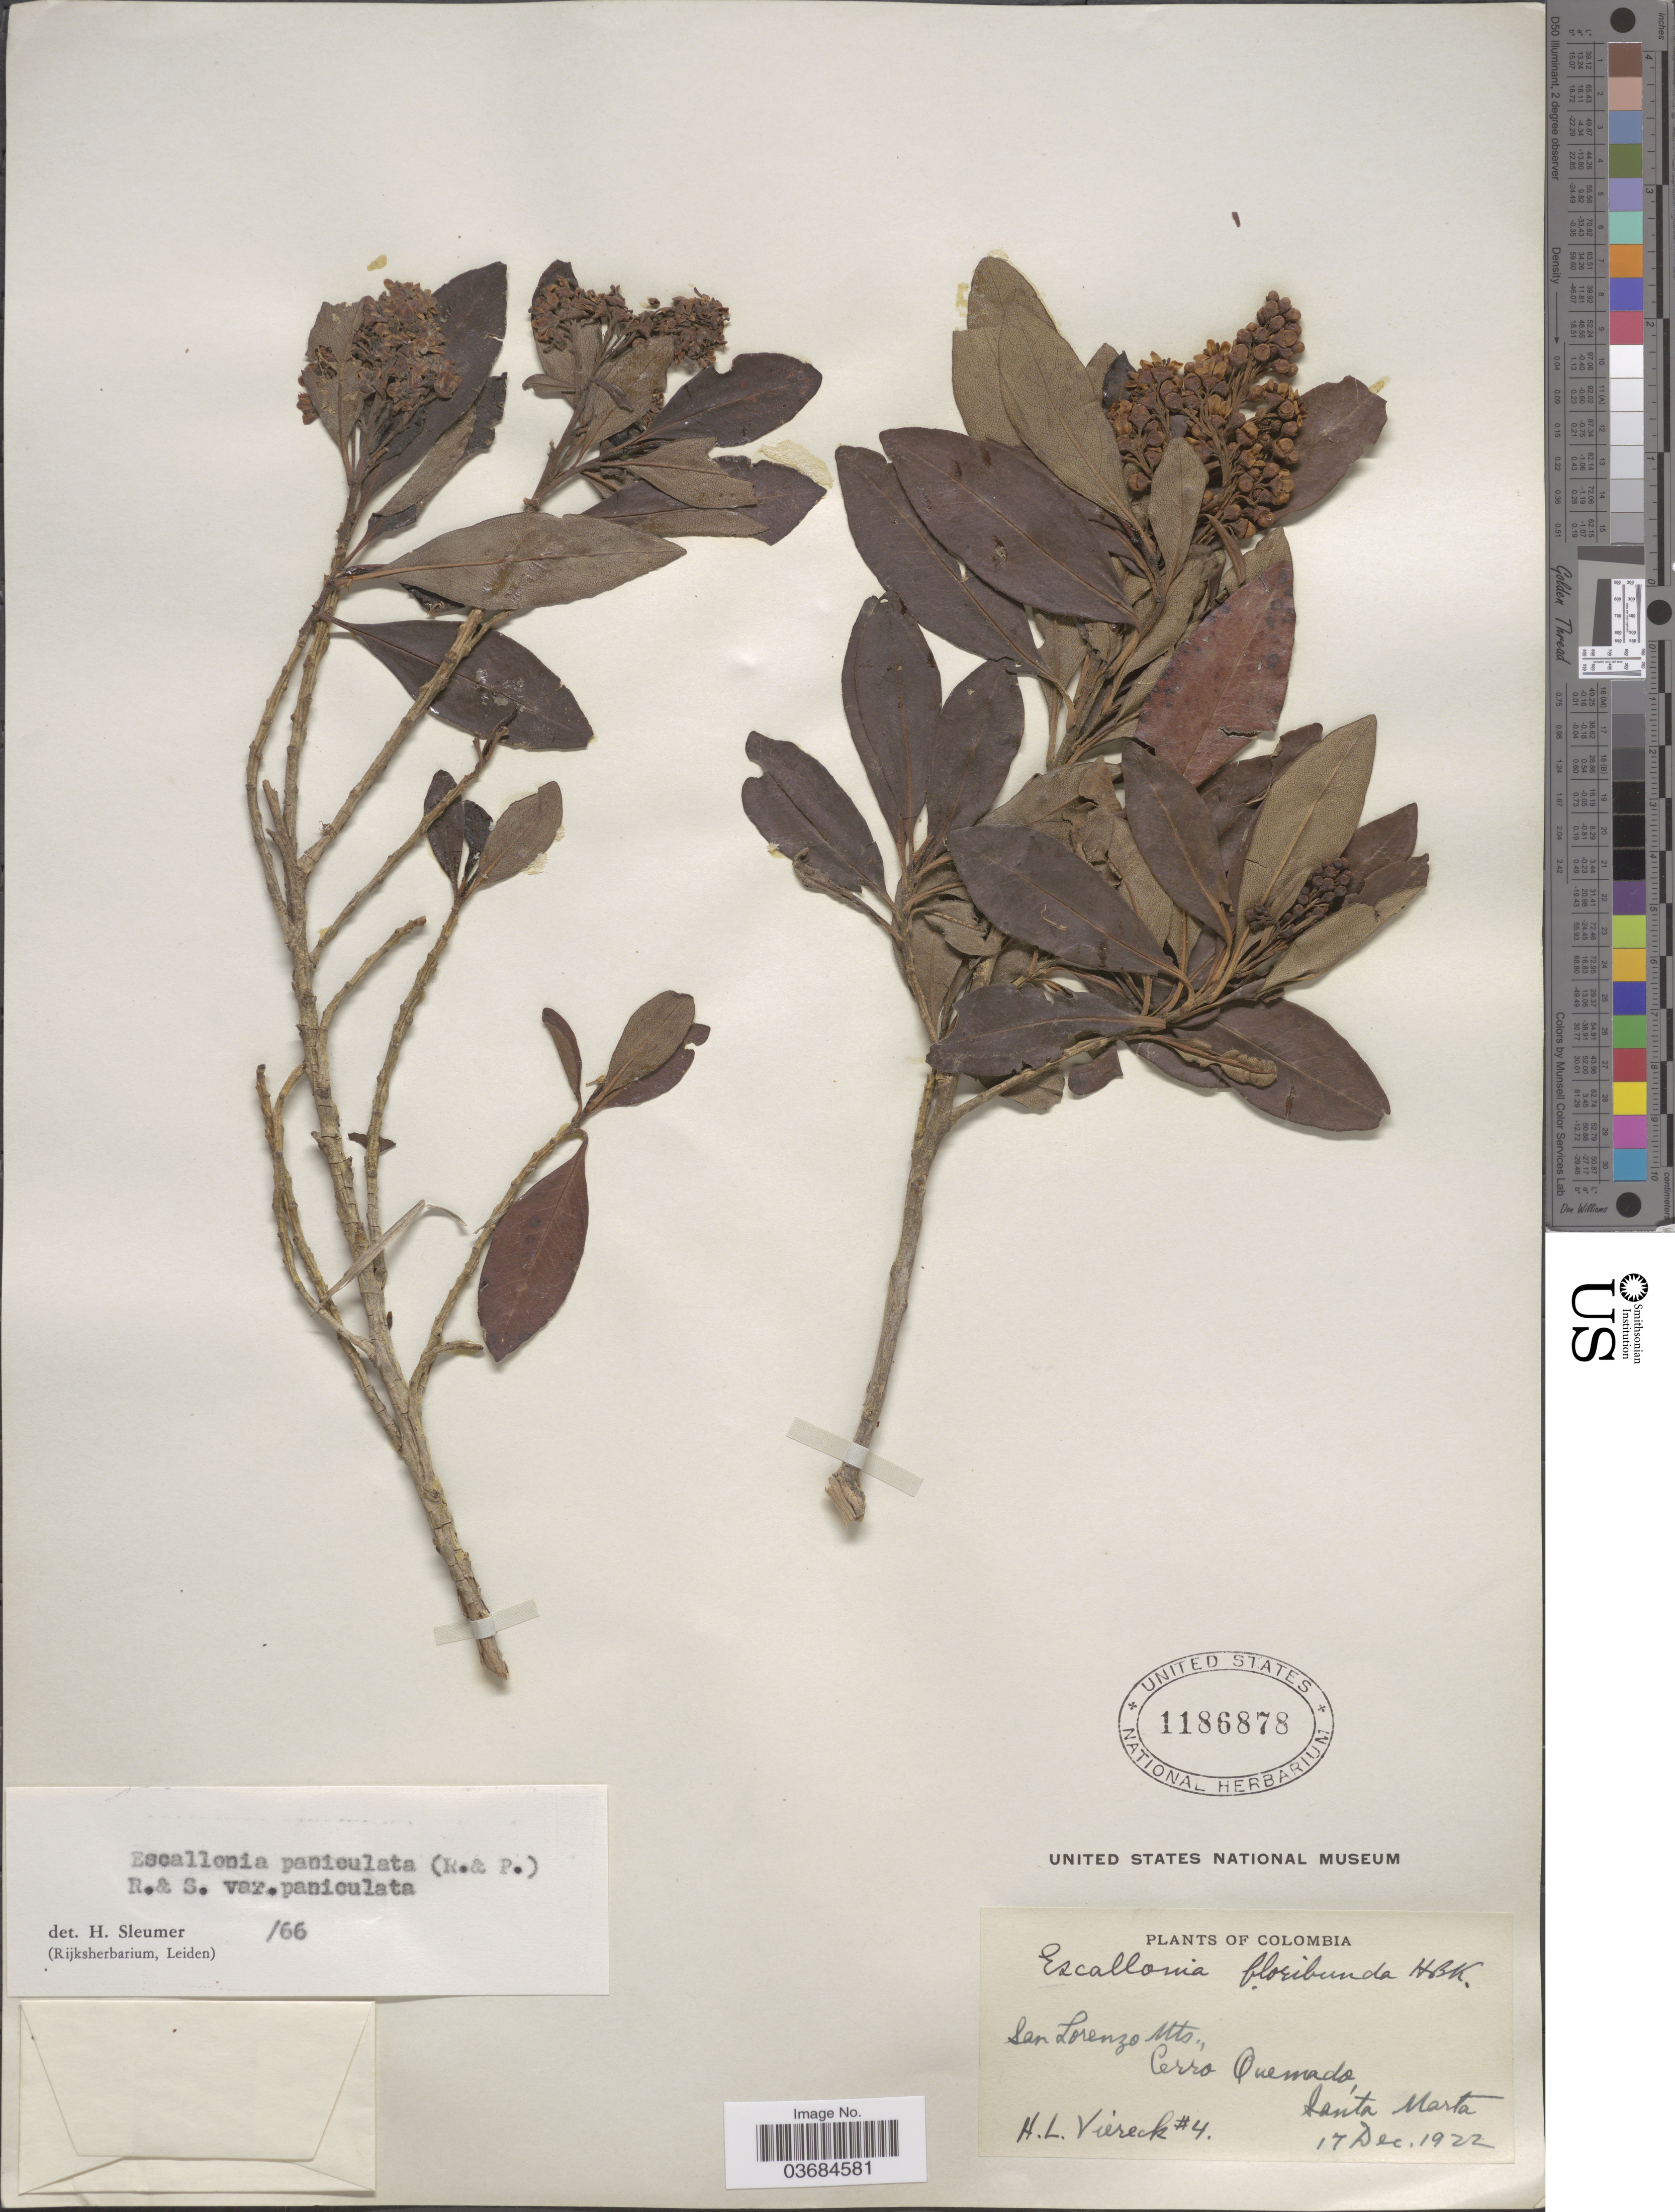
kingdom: Plantae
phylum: Tracheophyta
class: Magnoliopsida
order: Escalloniales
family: Escalloniaceae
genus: Escallonia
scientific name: Escallonia paniculata var. paniculata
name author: (Ruiz & Pav.) Roem. & Schult.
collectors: H. L. Viereck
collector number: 4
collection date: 1922-12-17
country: Colombia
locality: San Lorenzo Mts., Cerro Quemado, Santa Marta.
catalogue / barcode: US 1186878